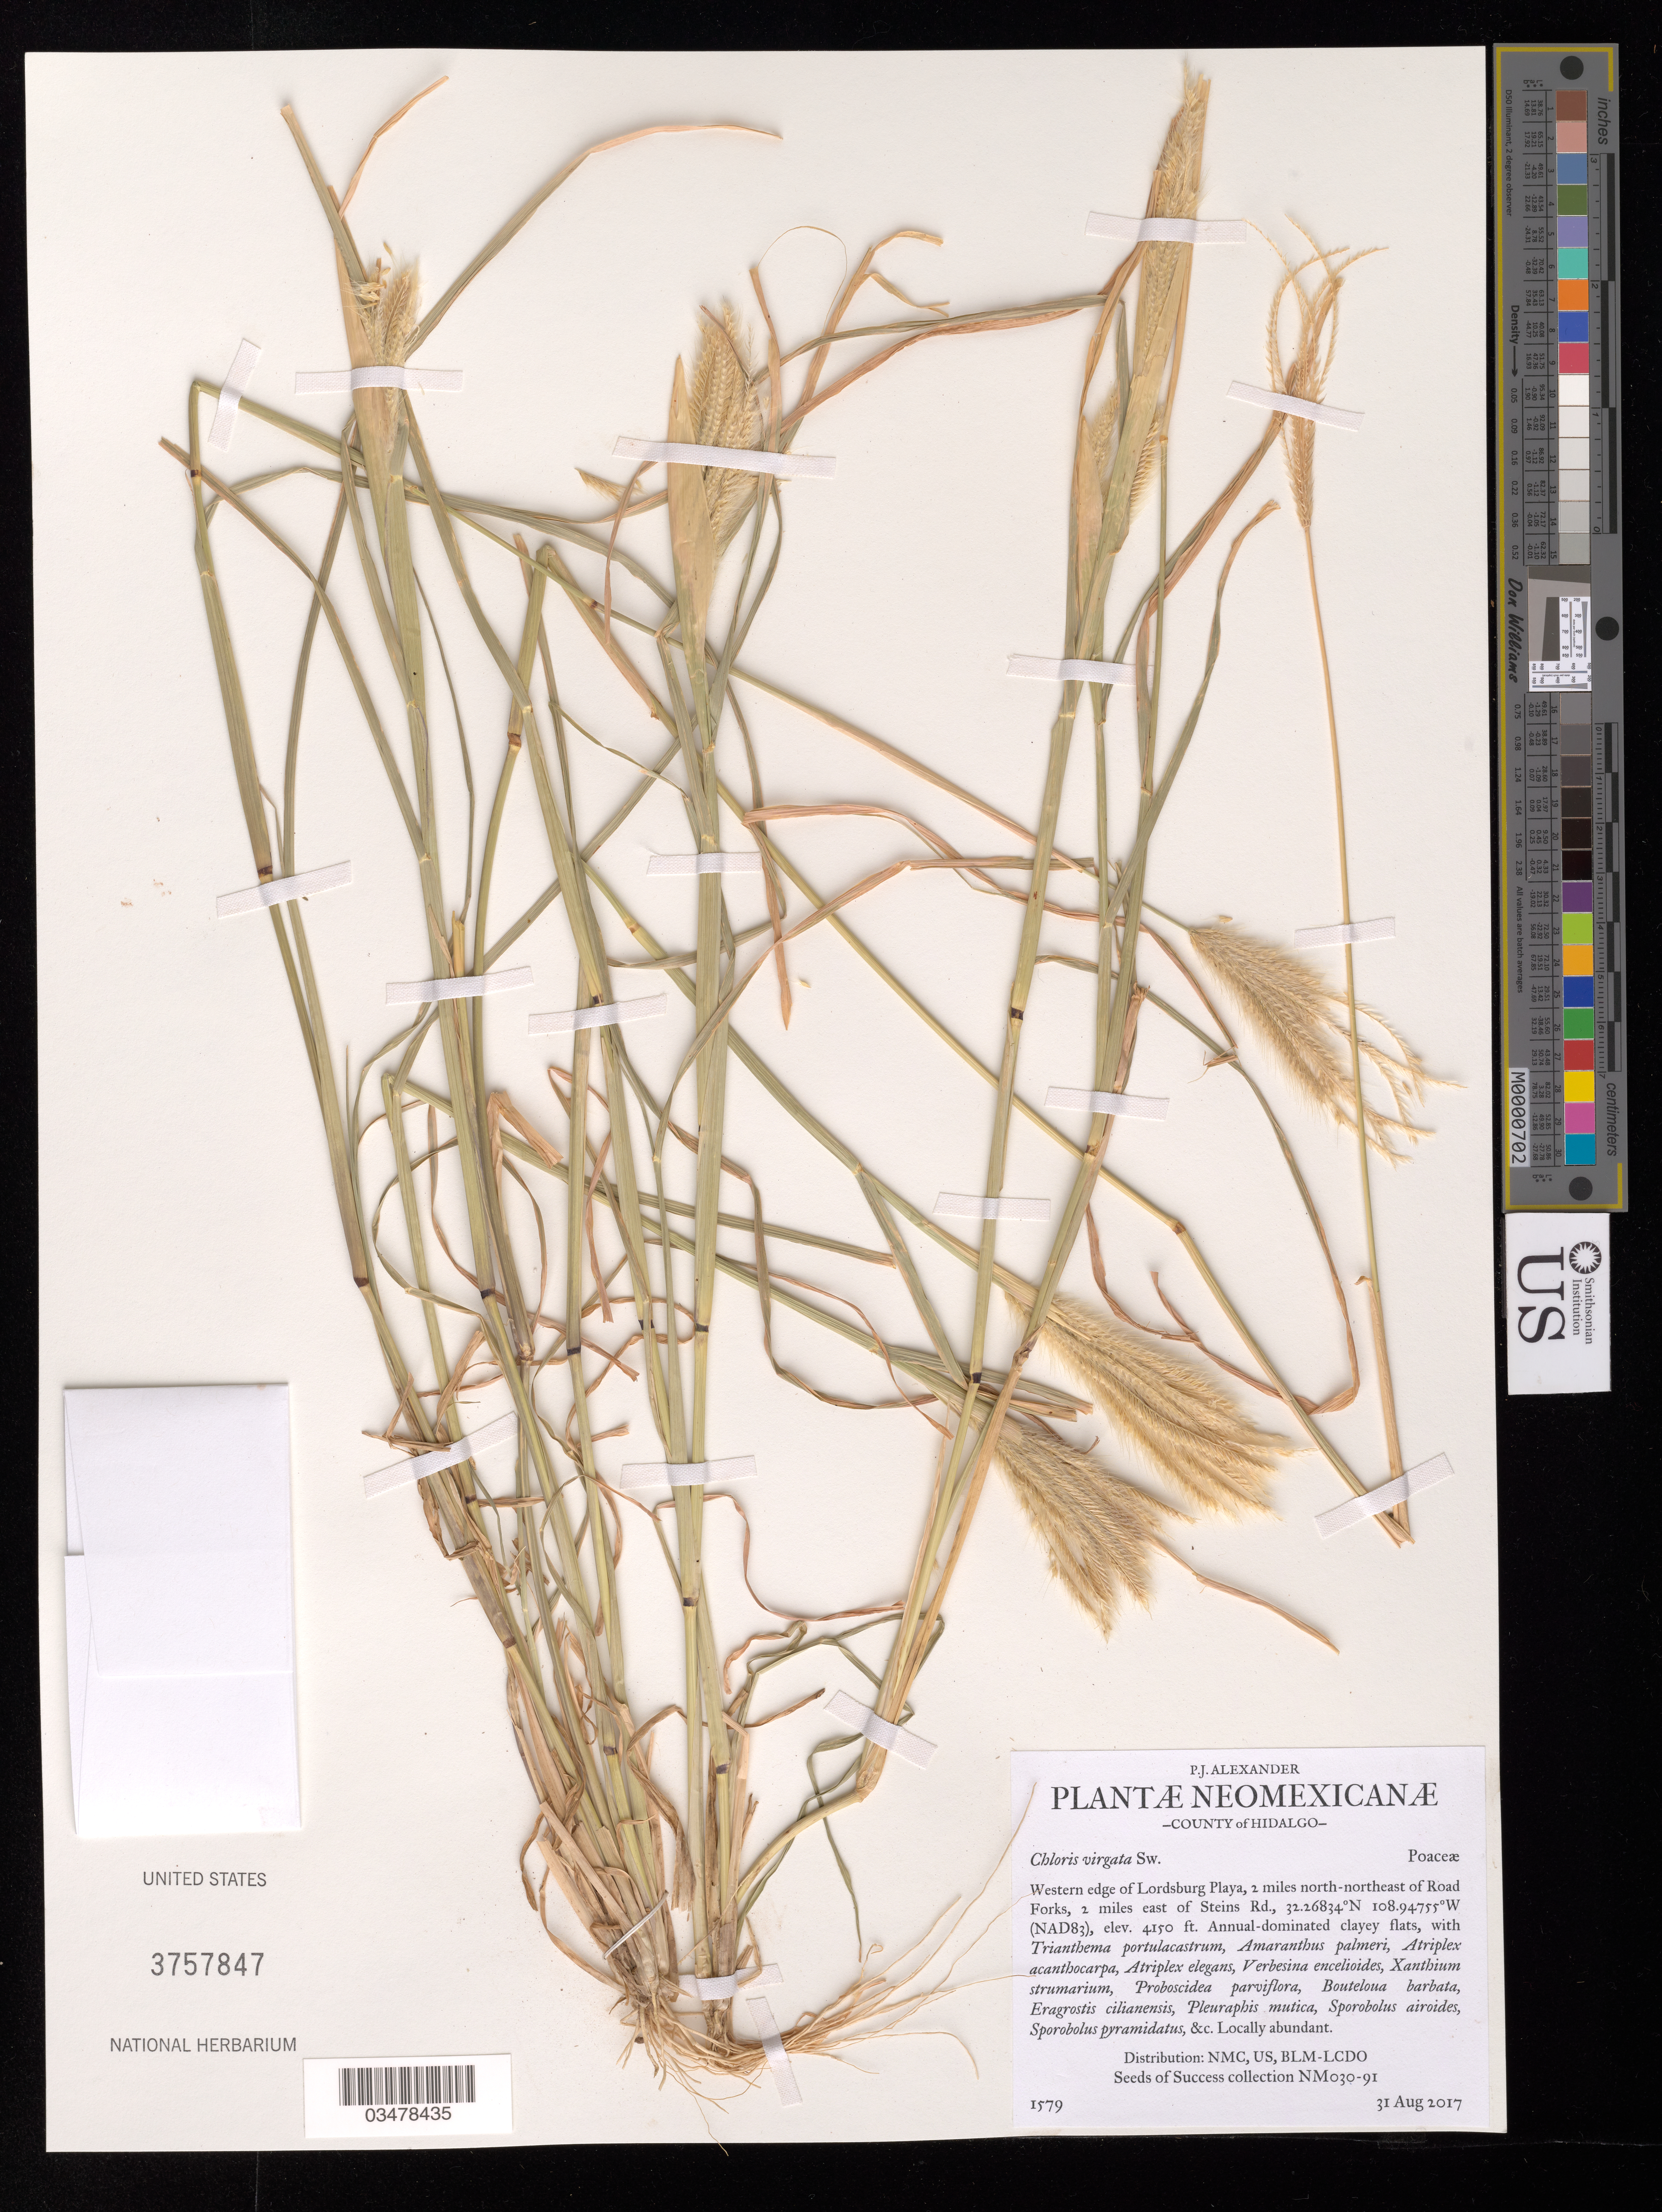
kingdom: Plantae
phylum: Tracheophyta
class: Liliopsida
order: Poales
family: Poaceae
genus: Chloris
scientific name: Chloris virgata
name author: Sw.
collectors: P. Alexander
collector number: NM030-091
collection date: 2017-08-31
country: United States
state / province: New Mexico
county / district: Hidalgo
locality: Allotment 01068, W edge of Lordsburg Playa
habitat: Annual-dominated clayey flats. Ecological site: Salt Flats (R042XB036NM). With Atriplex elegans, Bouteloua barbata, Pleuraphis mutica, etc.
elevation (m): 1265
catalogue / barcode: US 3757847